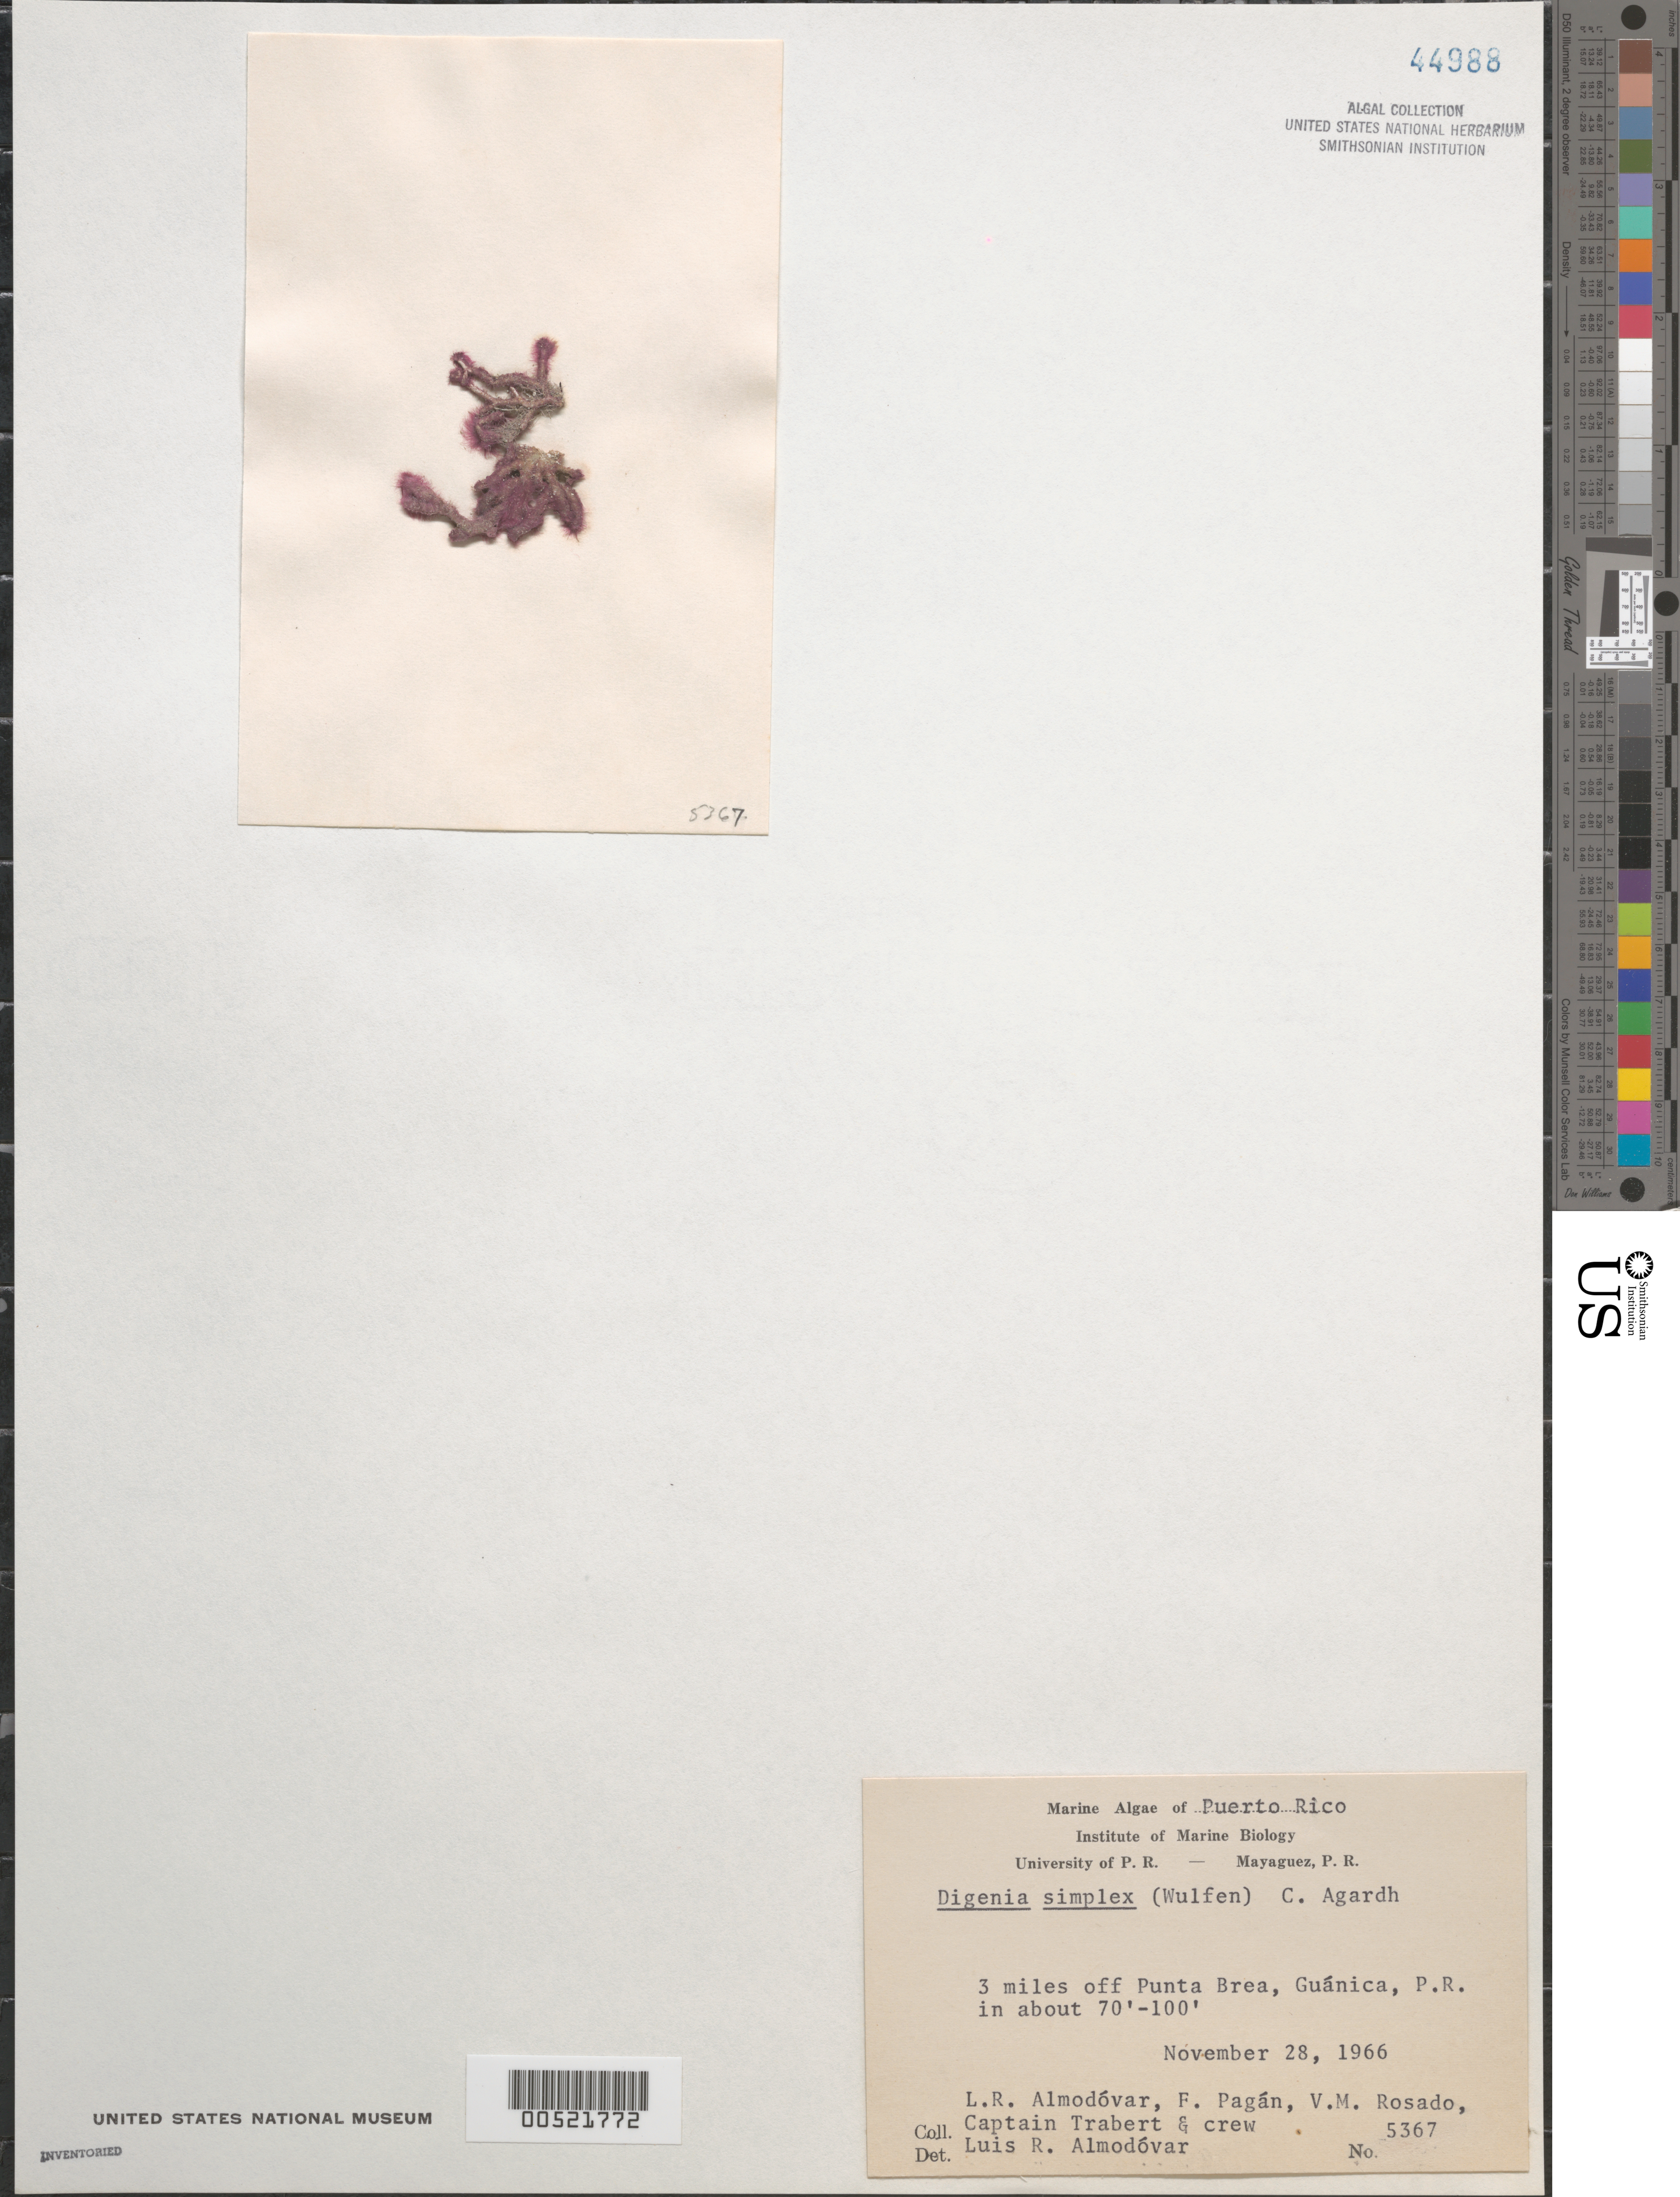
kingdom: Plantae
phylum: Rhodophyta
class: Florideophyceae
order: Ceramiales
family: Rhodomelaceae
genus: Digenea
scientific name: Digenea simplex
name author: (Wulfen) C. Agardh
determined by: Almodovar, L. R.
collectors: L. Almodovar, F. Pagan, V. Rosado, C. Trabert & Crew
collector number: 5367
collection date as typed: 28 Nov 1966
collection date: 1966-11-28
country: Puerto Rico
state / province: Guanica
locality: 3 miles off Punta Brea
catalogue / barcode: US 44988